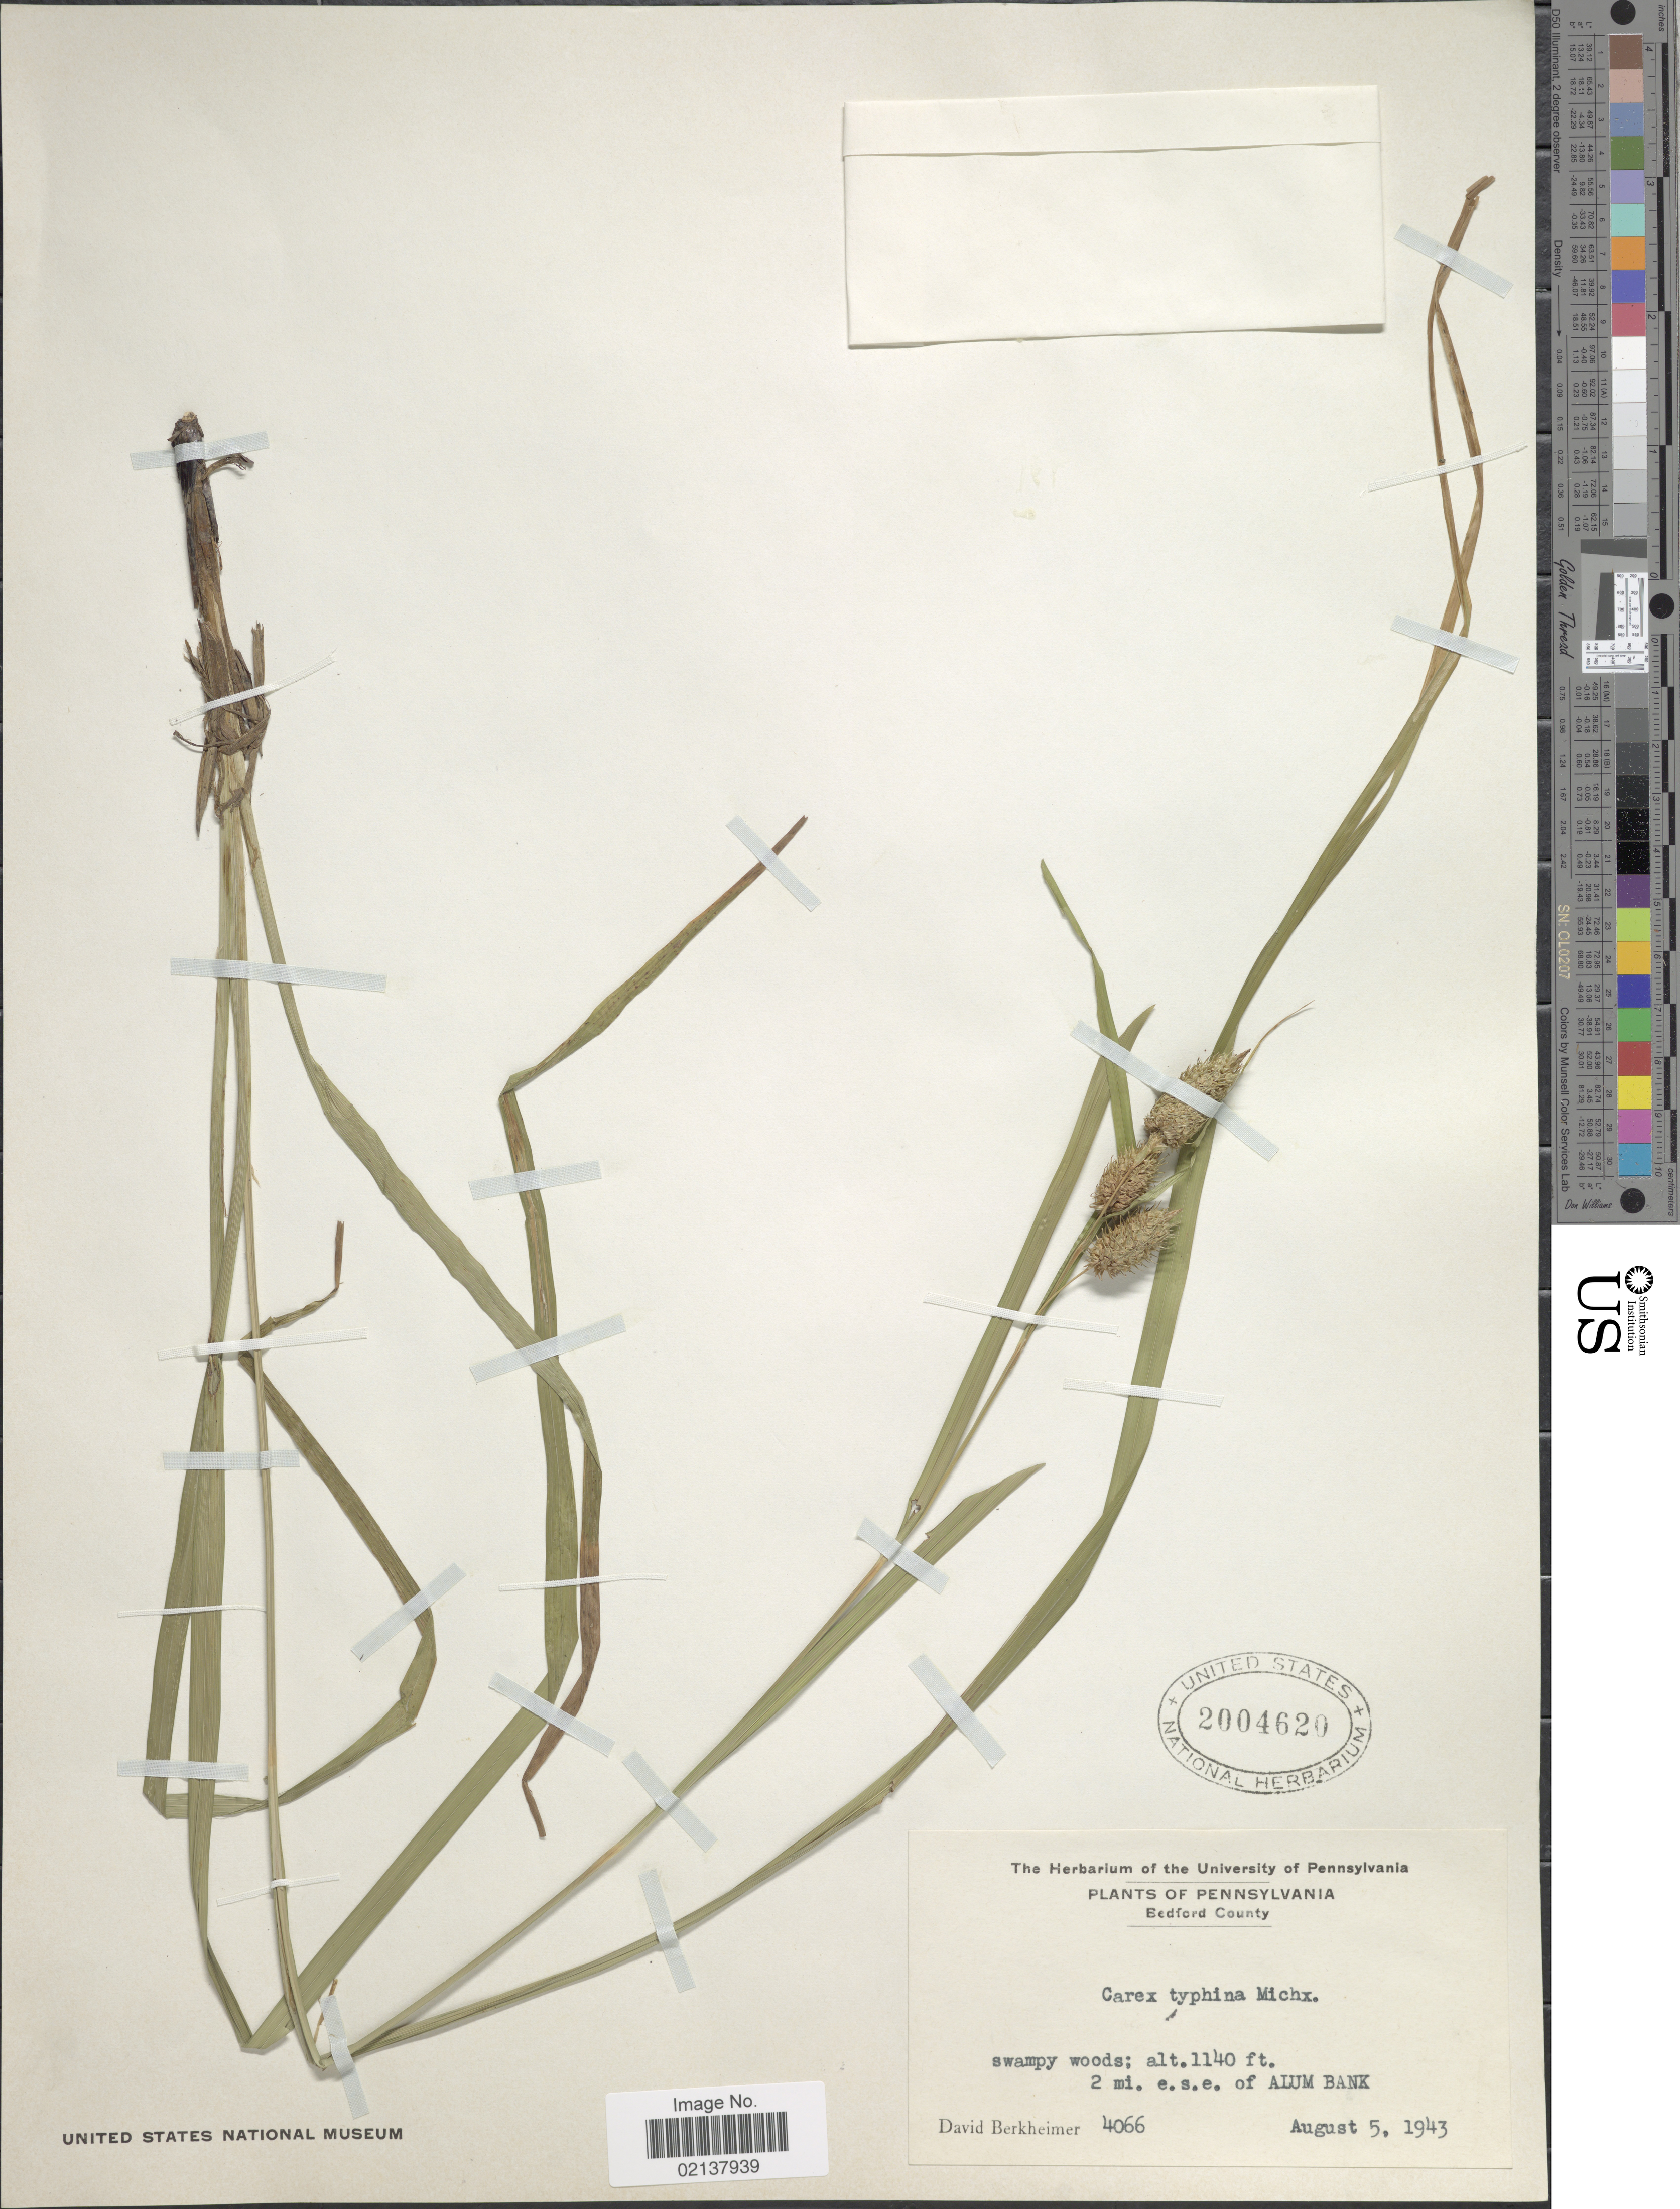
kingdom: Plantae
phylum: Tracheophyta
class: Liliopsida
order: Poales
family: Cyperaceae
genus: Carex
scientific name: Carex typhina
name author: Michx.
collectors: D. Berkheimer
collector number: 4066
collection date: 1943-05-05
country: United States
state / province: Pennsylvania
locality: Bedford County, Swampy woods; 2 mi. e.s.e of Alum Bank.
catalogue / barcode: US 2004620